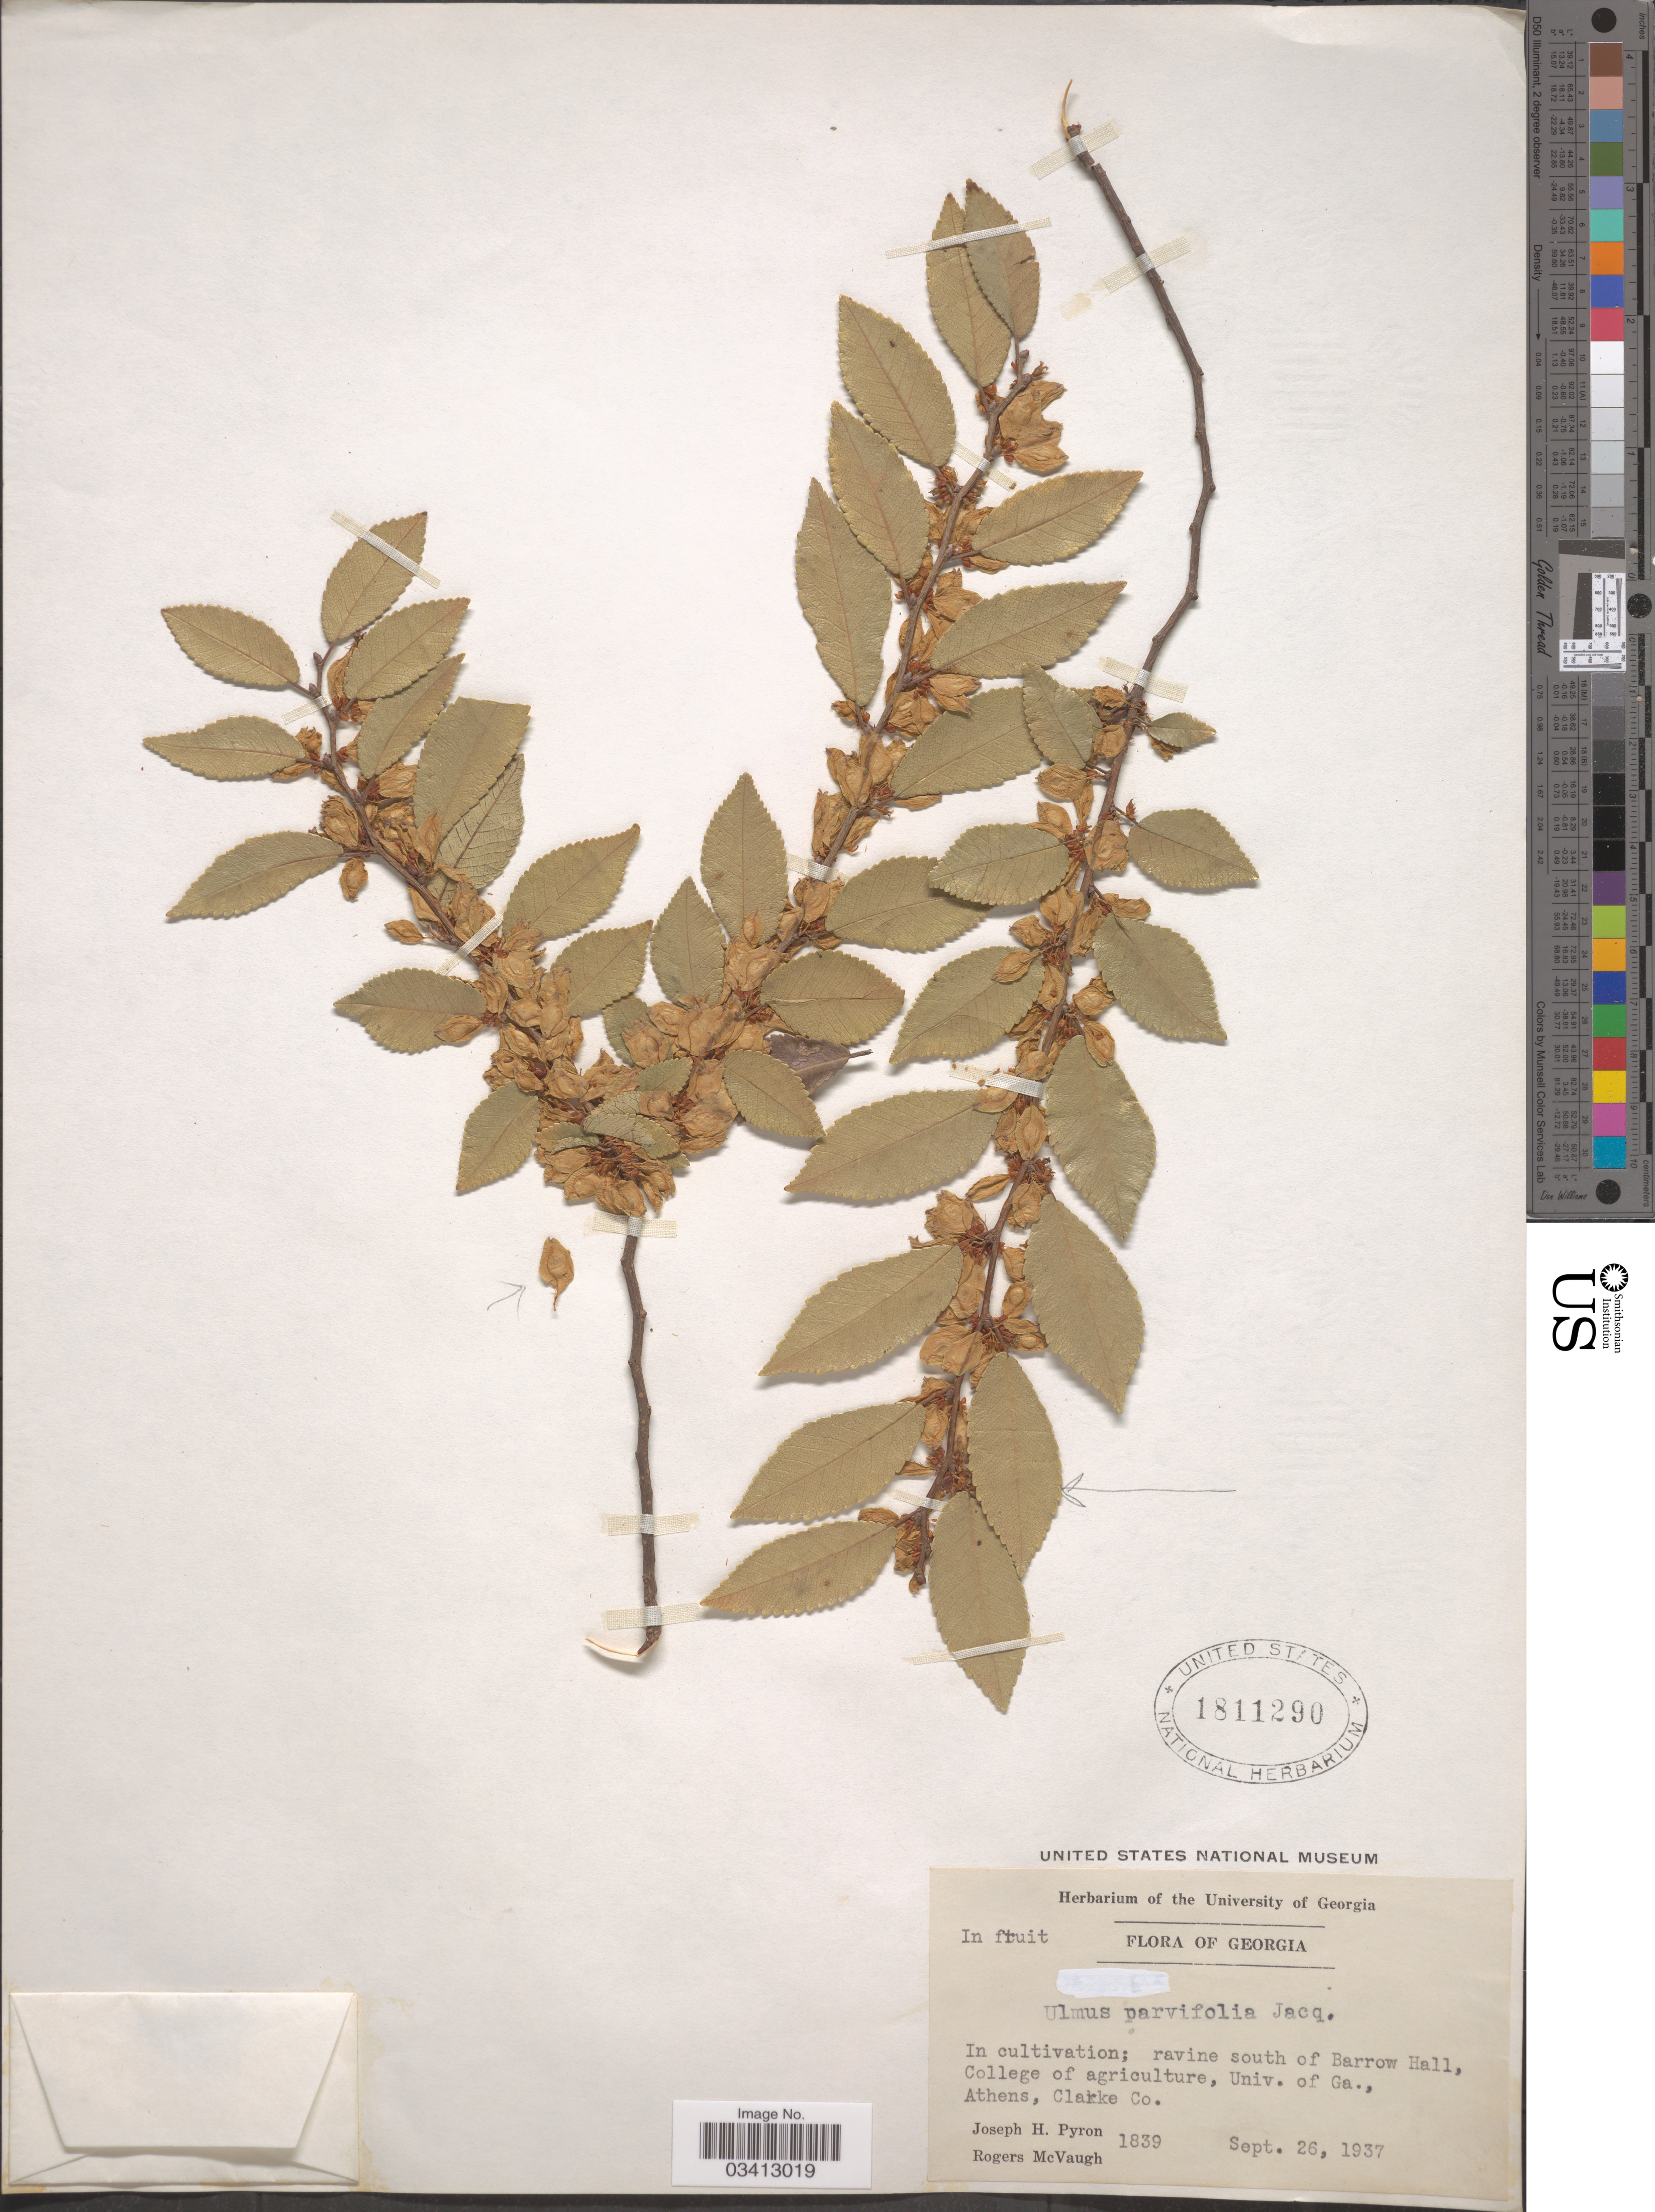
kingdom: Plantae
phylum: Tracheophyta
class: Magnoliopsida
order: Rosales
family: Ulmaceae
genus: Ulmus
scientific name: Ulmus parvifolia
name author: Jacq.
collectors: J. Pryon & R. McVaugh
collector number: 1839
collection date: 1937-09-26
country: United States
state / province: Georgia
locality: In cultivation; ravine south of Barrow Hall, College of agriculture, Univ. of Ga., Athens, Clarke Co.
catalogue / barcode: US 1811290